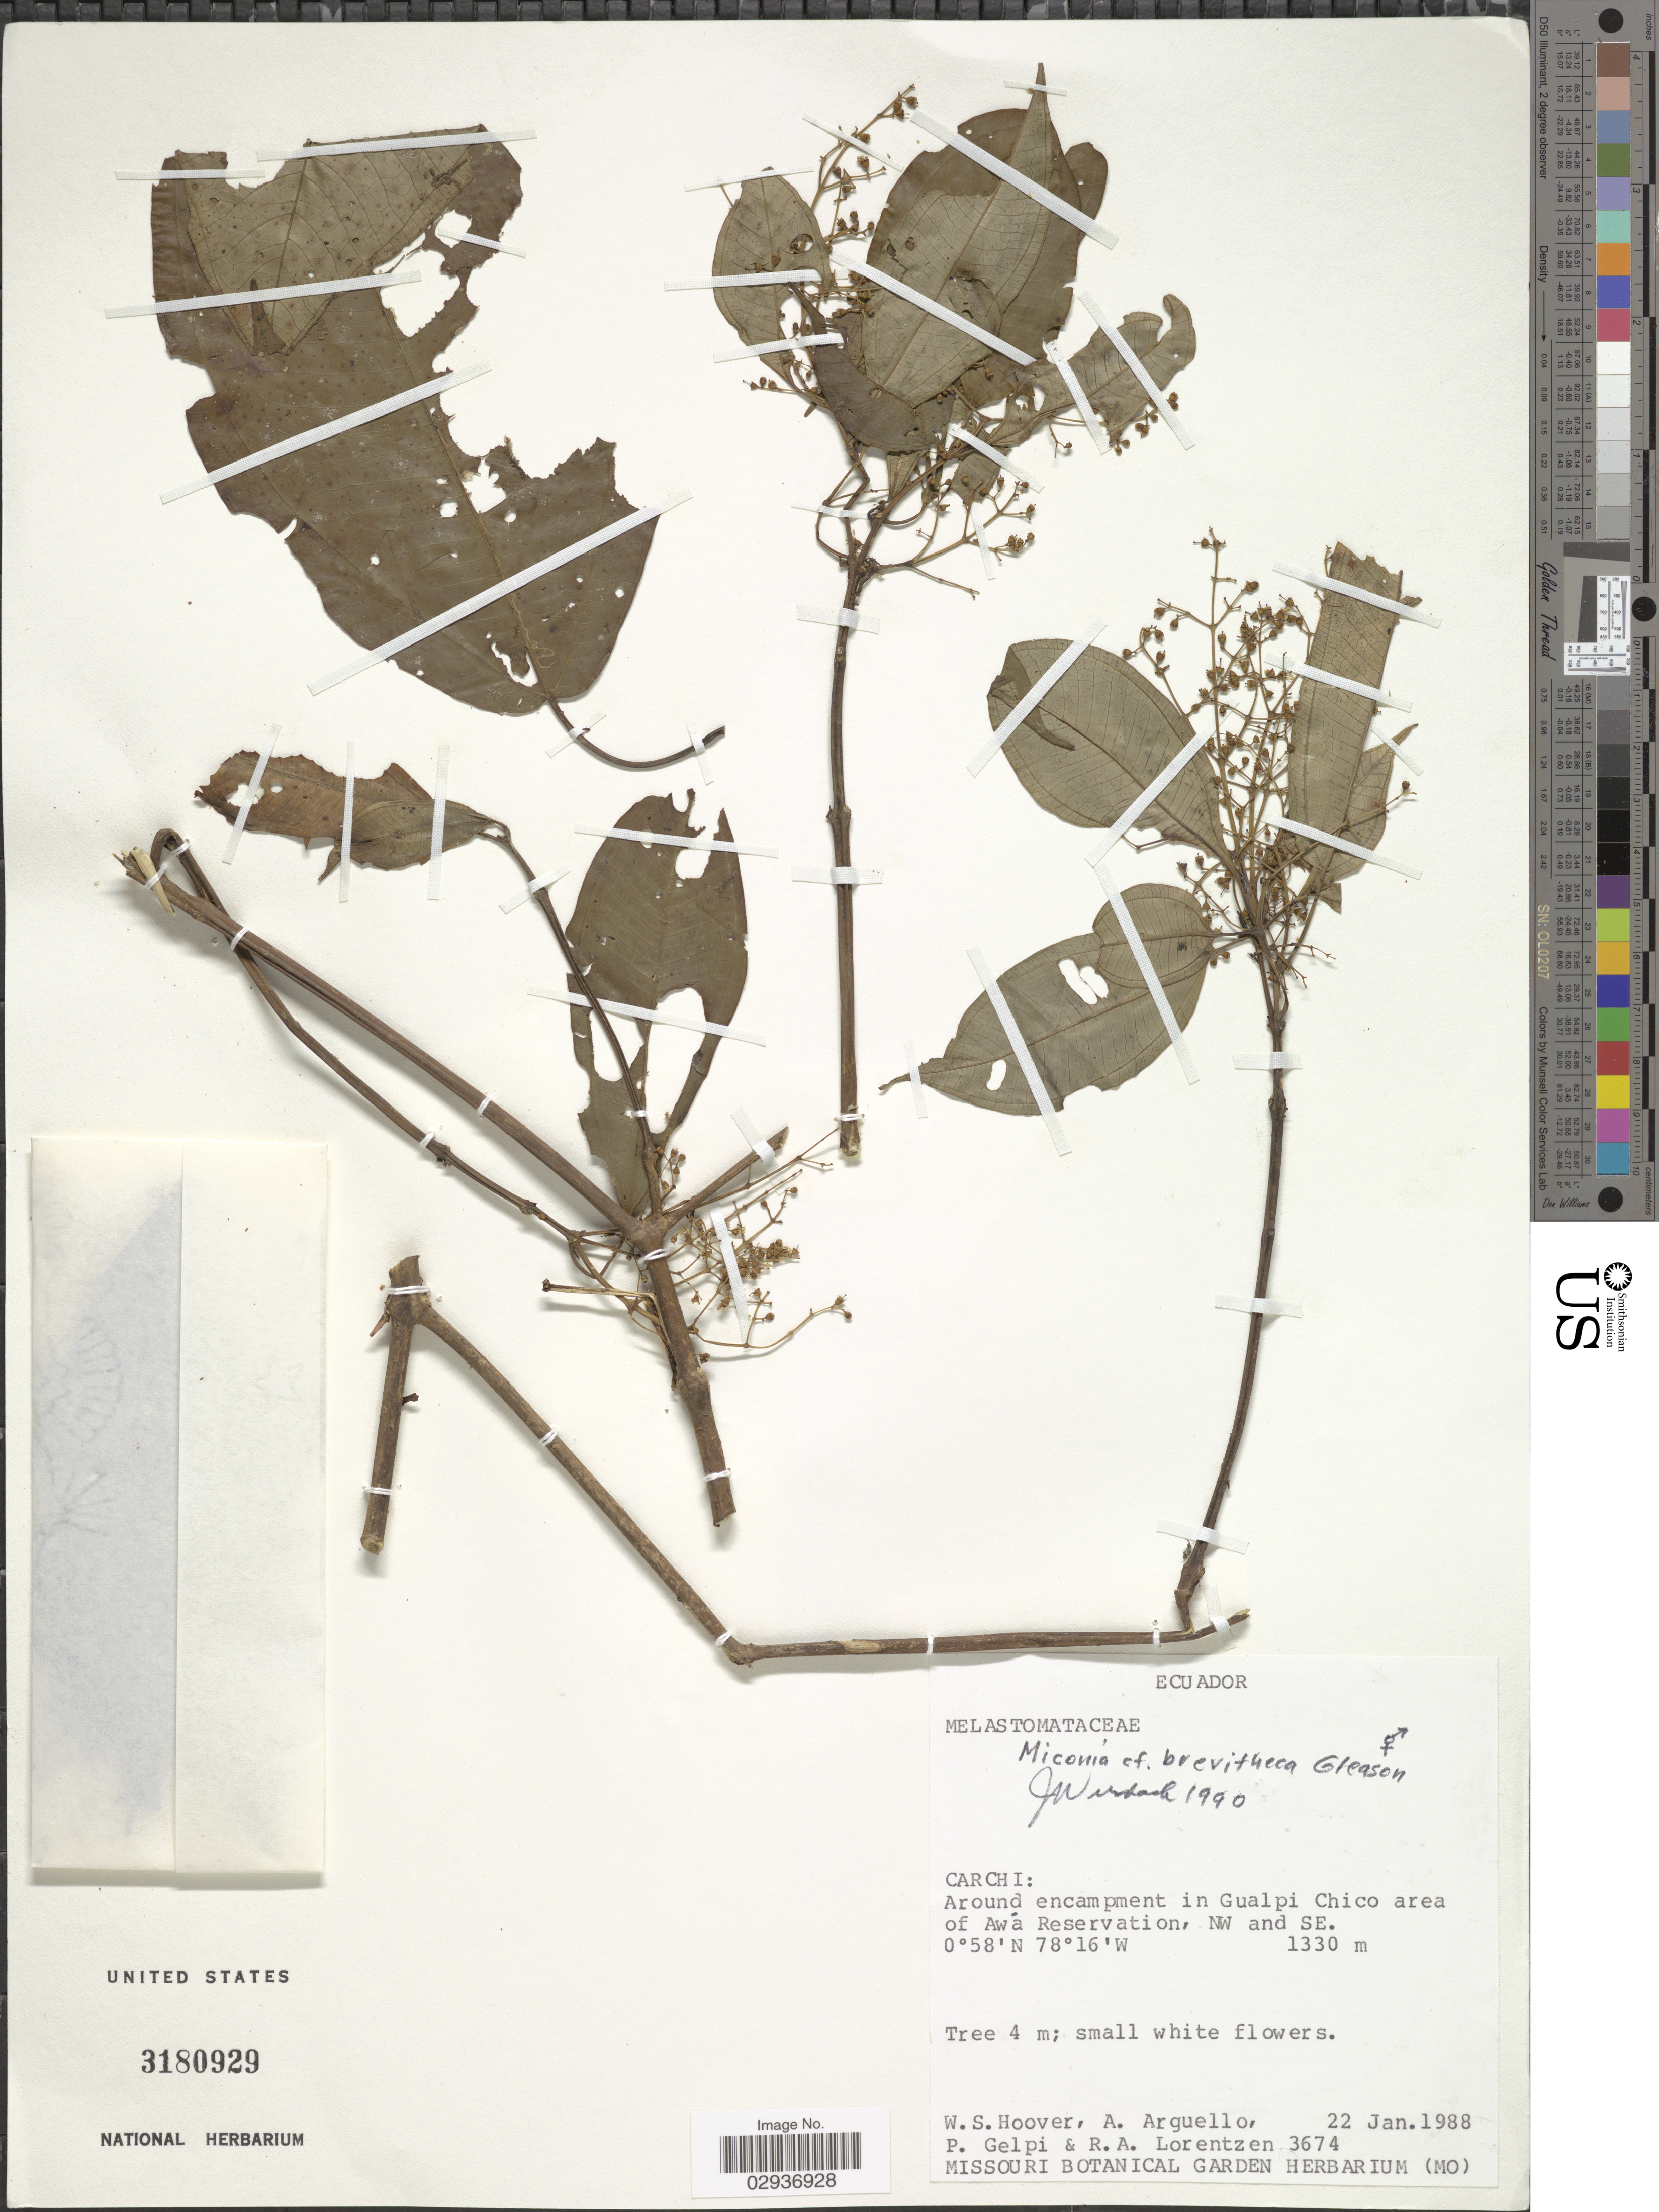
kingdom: Plantae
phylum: Tracheophyta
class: Magnoliopsida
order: Myrtales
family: Melastomataceae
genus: Miconia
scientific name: Miconia brevitheca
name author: Gleason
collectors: W. S. Hoover, A. Arguello, P. Gelpi & R. Lorentzen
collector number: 3674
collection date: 1988-01-22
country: Ecuador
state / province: Carchi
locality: Around encampment in Gualpi Chico area of Awá Reservation, NW and SE.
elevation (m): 1330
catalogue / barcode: US 3180929